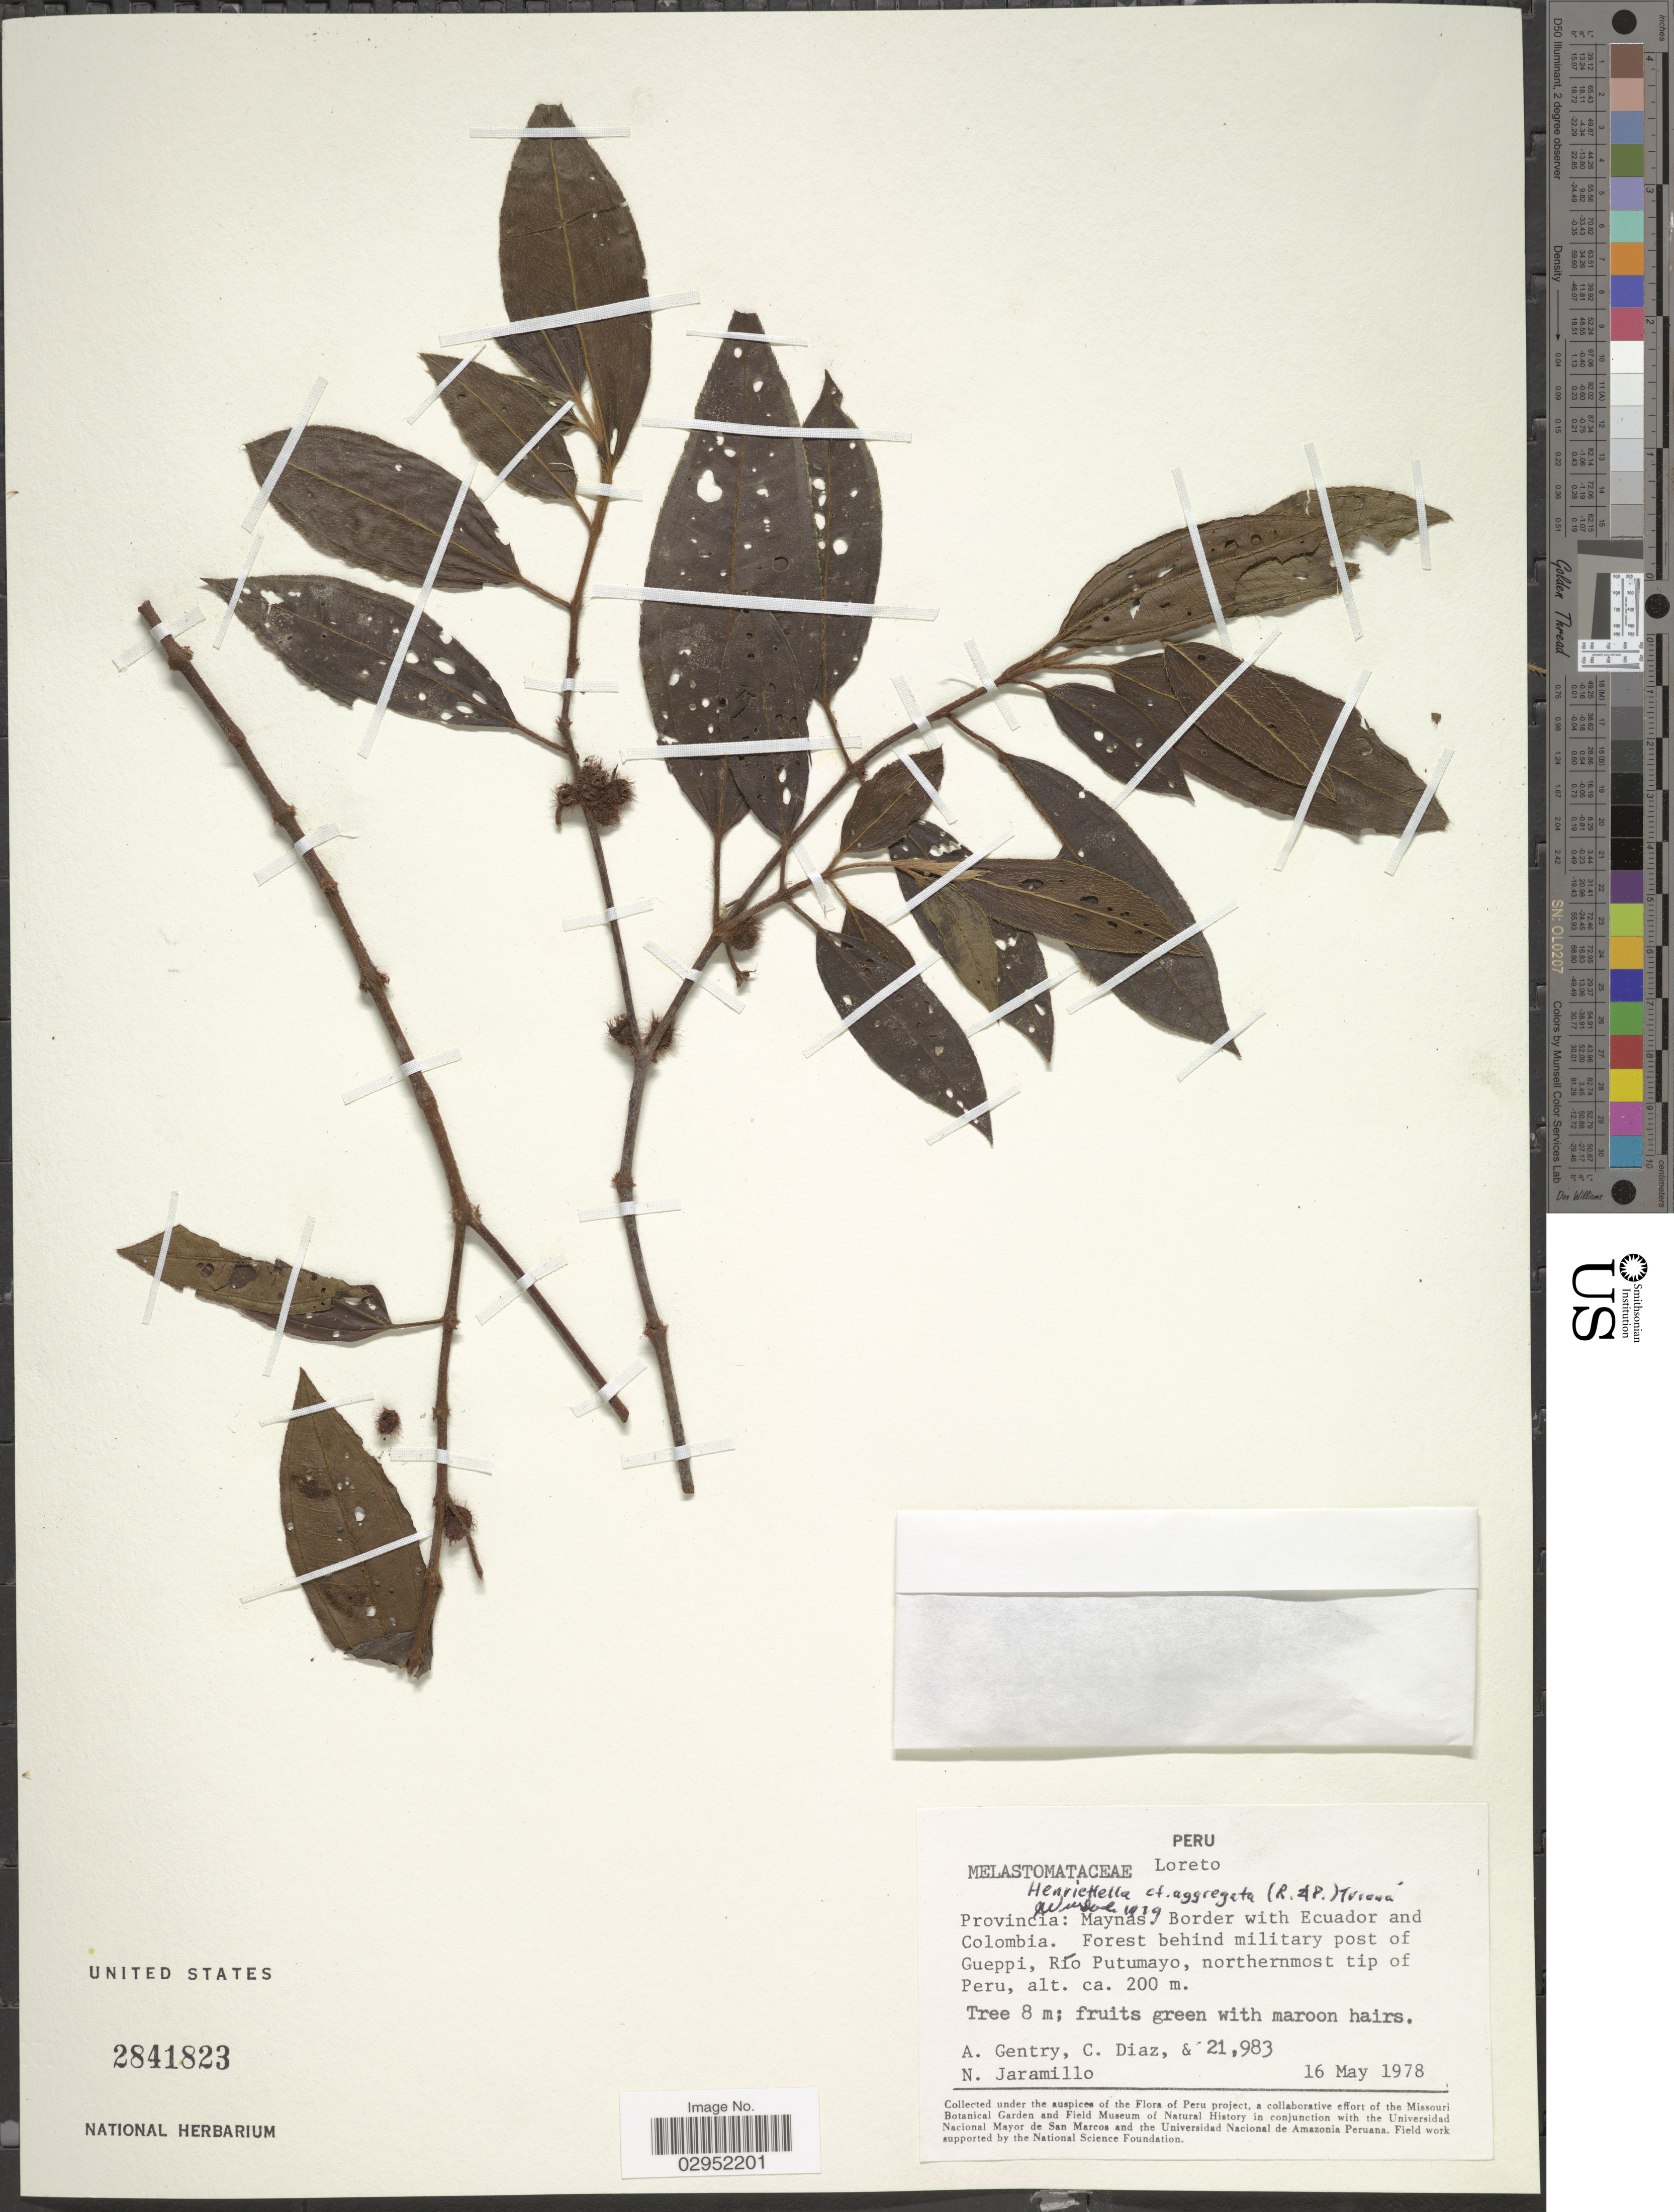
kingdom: Plantae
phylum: Tracheophyta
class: Magnoliopsida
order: Myrtales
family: Melastomataceae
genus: Henriettea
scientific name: Henriettea aggregata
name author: (D. Don) J.F. Macbr.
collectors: A. H. Gentry, C. Díaz & N. Jaramillo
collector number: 21983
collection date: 1978-05-16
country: Peru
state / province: Loreto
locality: Provincia: Maynas. Border with Ecuador and Colombia. Forest behind military post of Gueppi, Río Putumayo, northernmost tip of Peru.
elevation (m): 200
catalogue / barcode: US 2841823